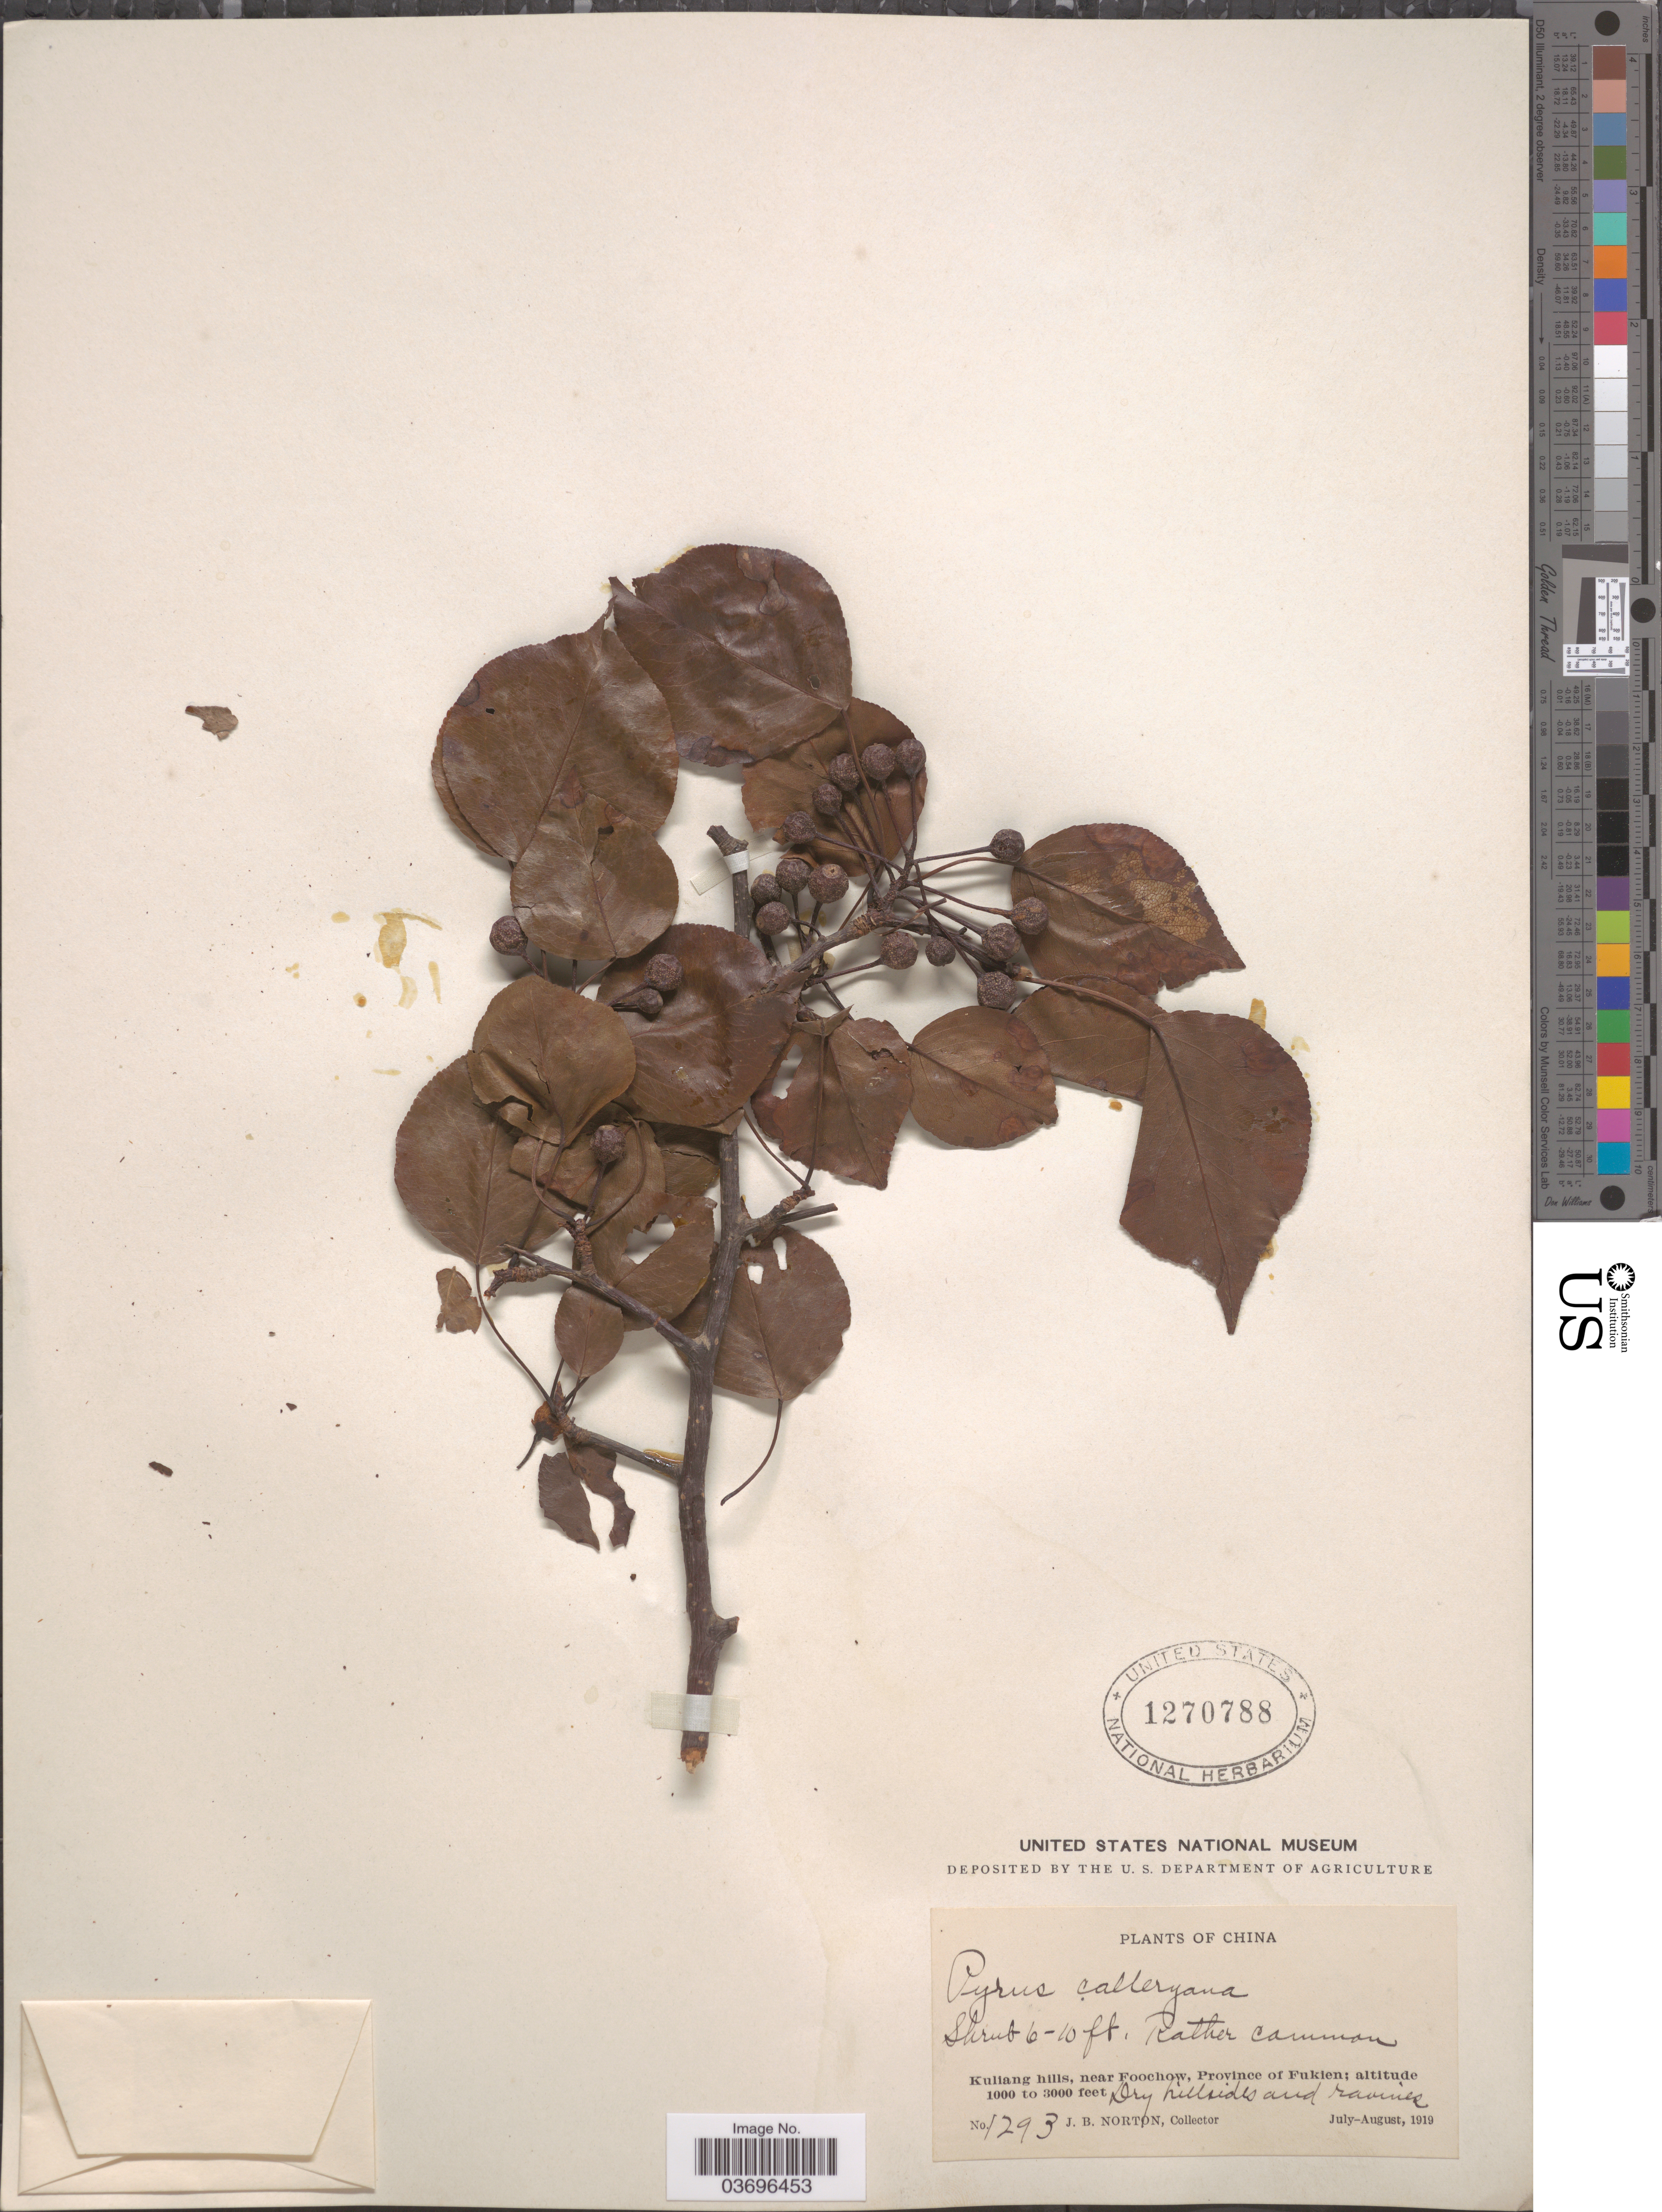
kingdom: Plantae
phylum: Tracheophyta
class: Magnoliopsida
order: Rosales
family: Rosaceae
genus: Pyrus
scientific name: Pyrus calleryana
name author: Decne.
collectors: J. B. Norton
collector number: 1293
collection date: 1919-07/1919-08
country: China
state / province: Fujian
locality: Kuliang hills, near Foochow, Province of Fukien.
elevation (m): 305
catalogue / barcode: US 1270788